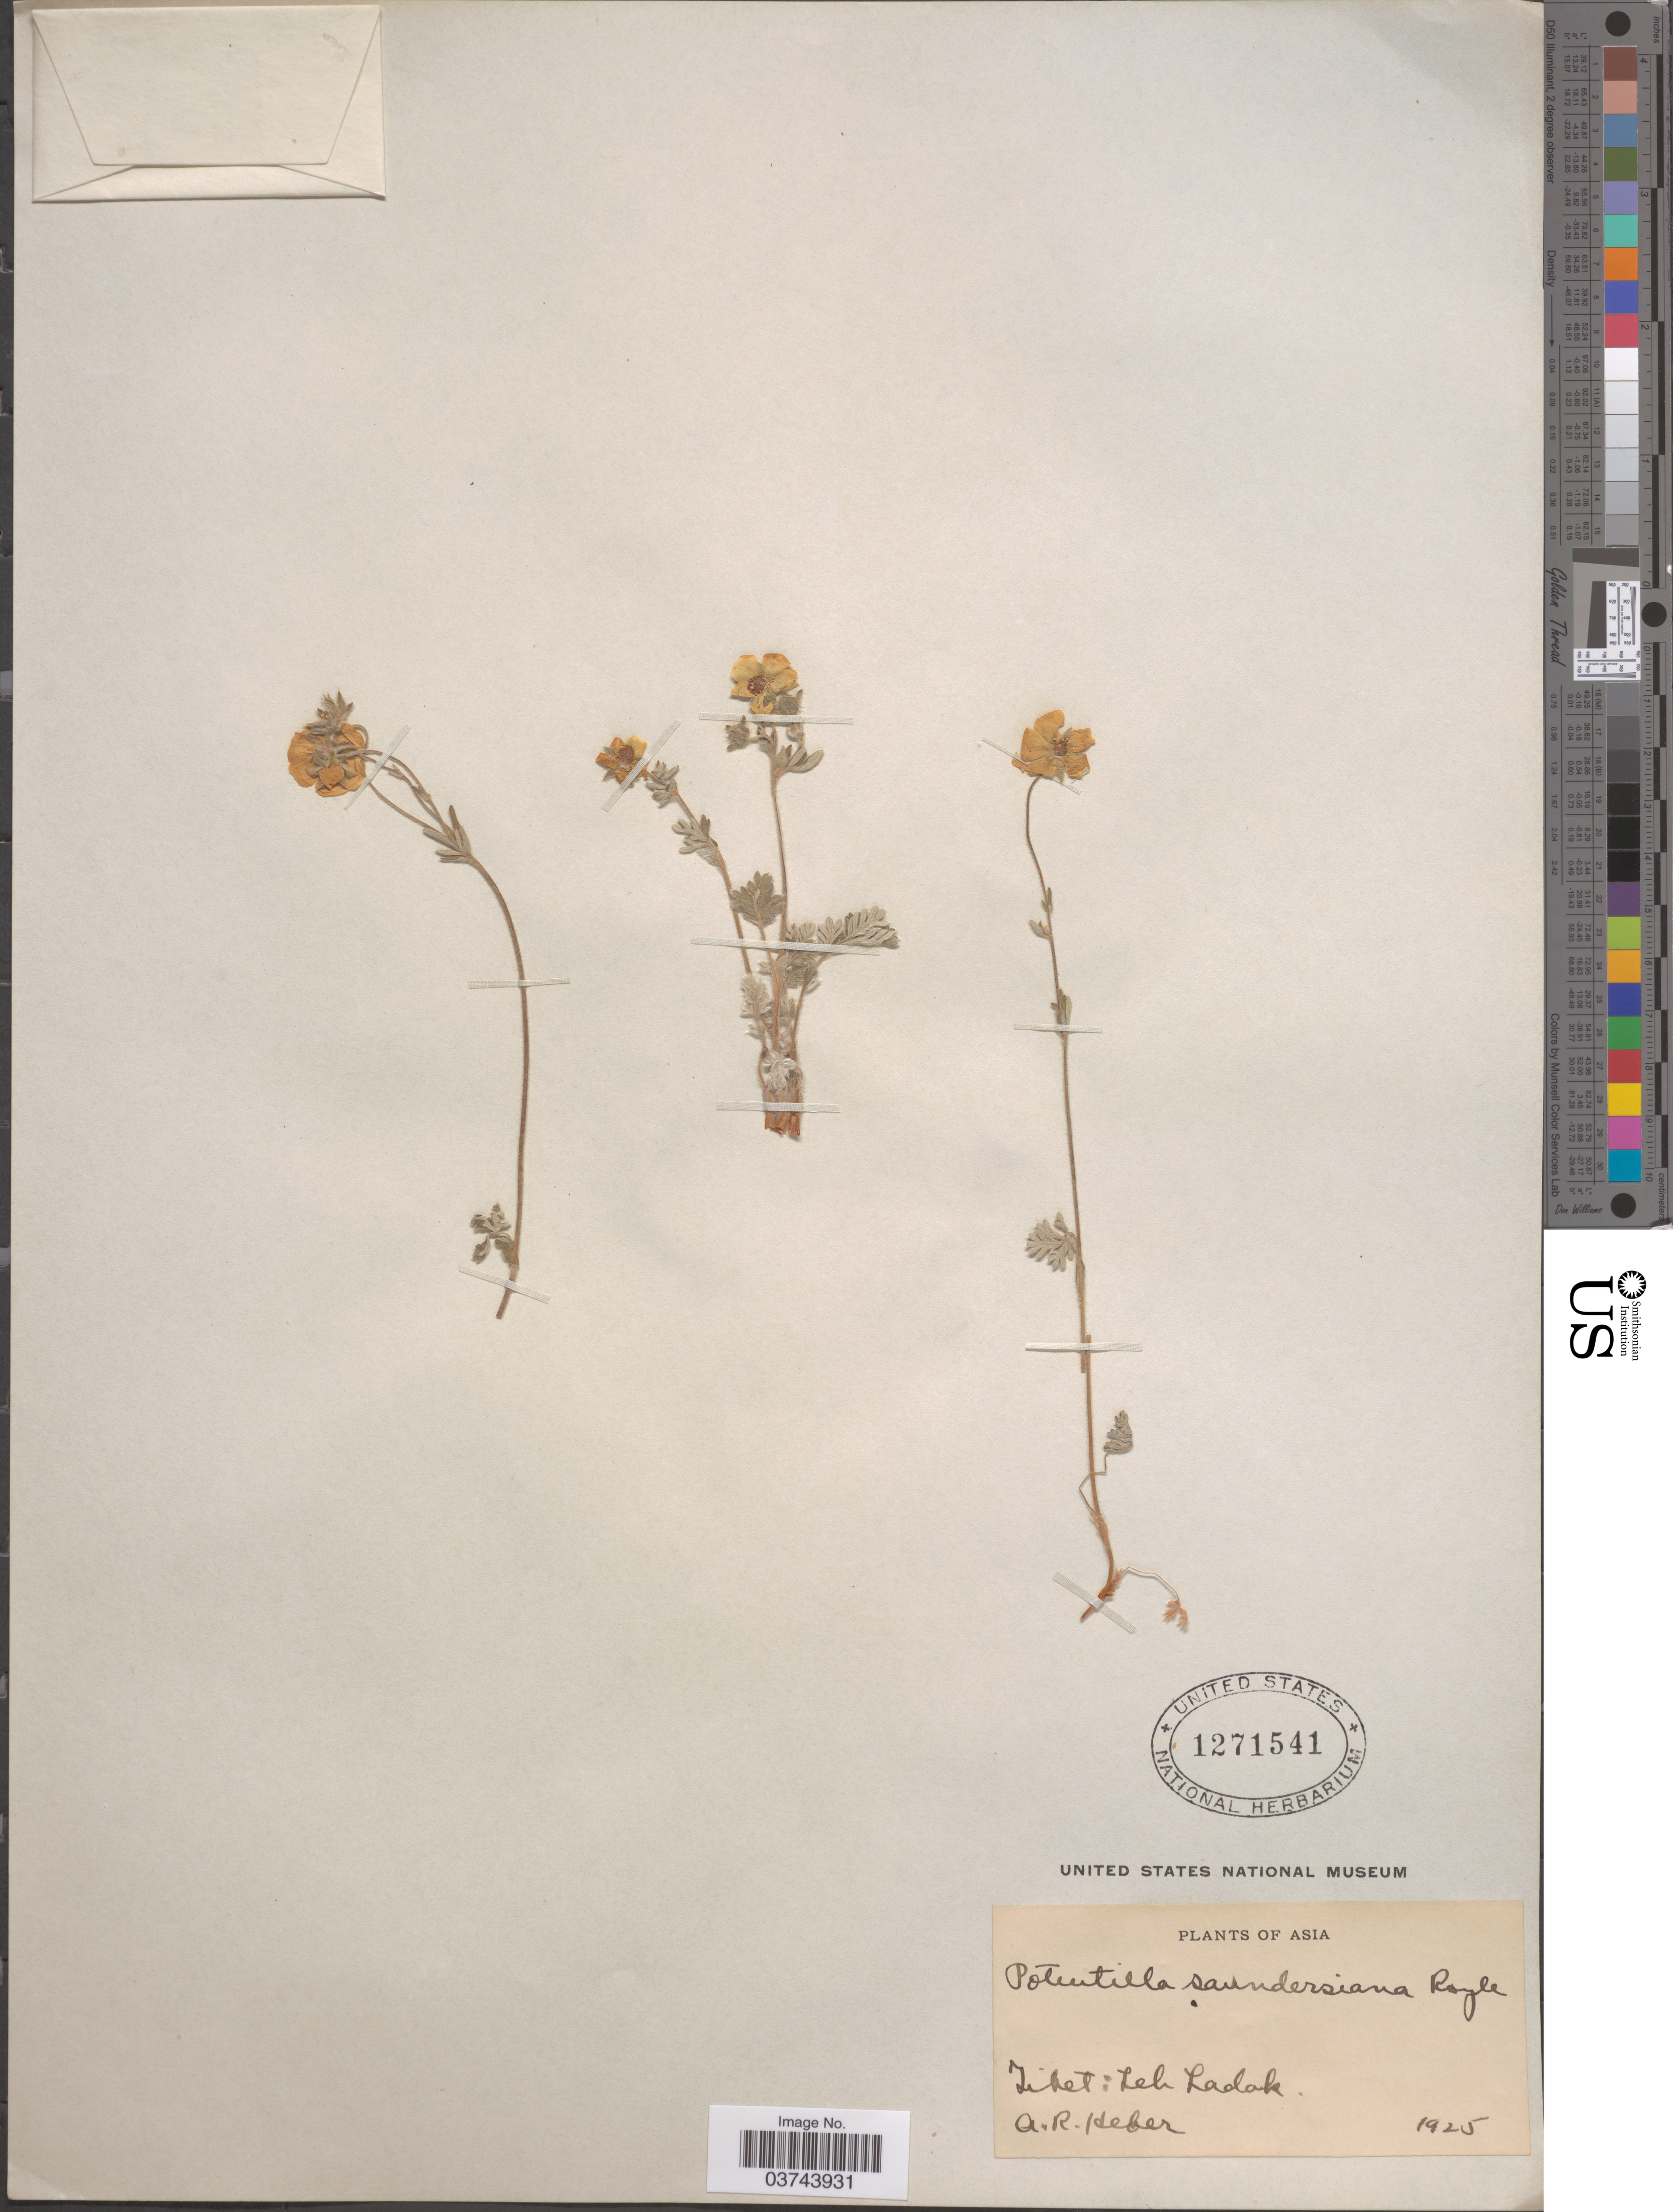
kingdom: Plantae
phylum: Tracheophyta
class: Magnoliopsida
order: Rosales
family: Rosaceae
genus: Potentilla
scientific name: Potentilla saundersiana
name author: Royle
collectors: A. Heber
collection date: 1925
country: India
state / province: Ladakh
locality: Tibet: Leh Ladak.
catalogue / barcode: US 1271541